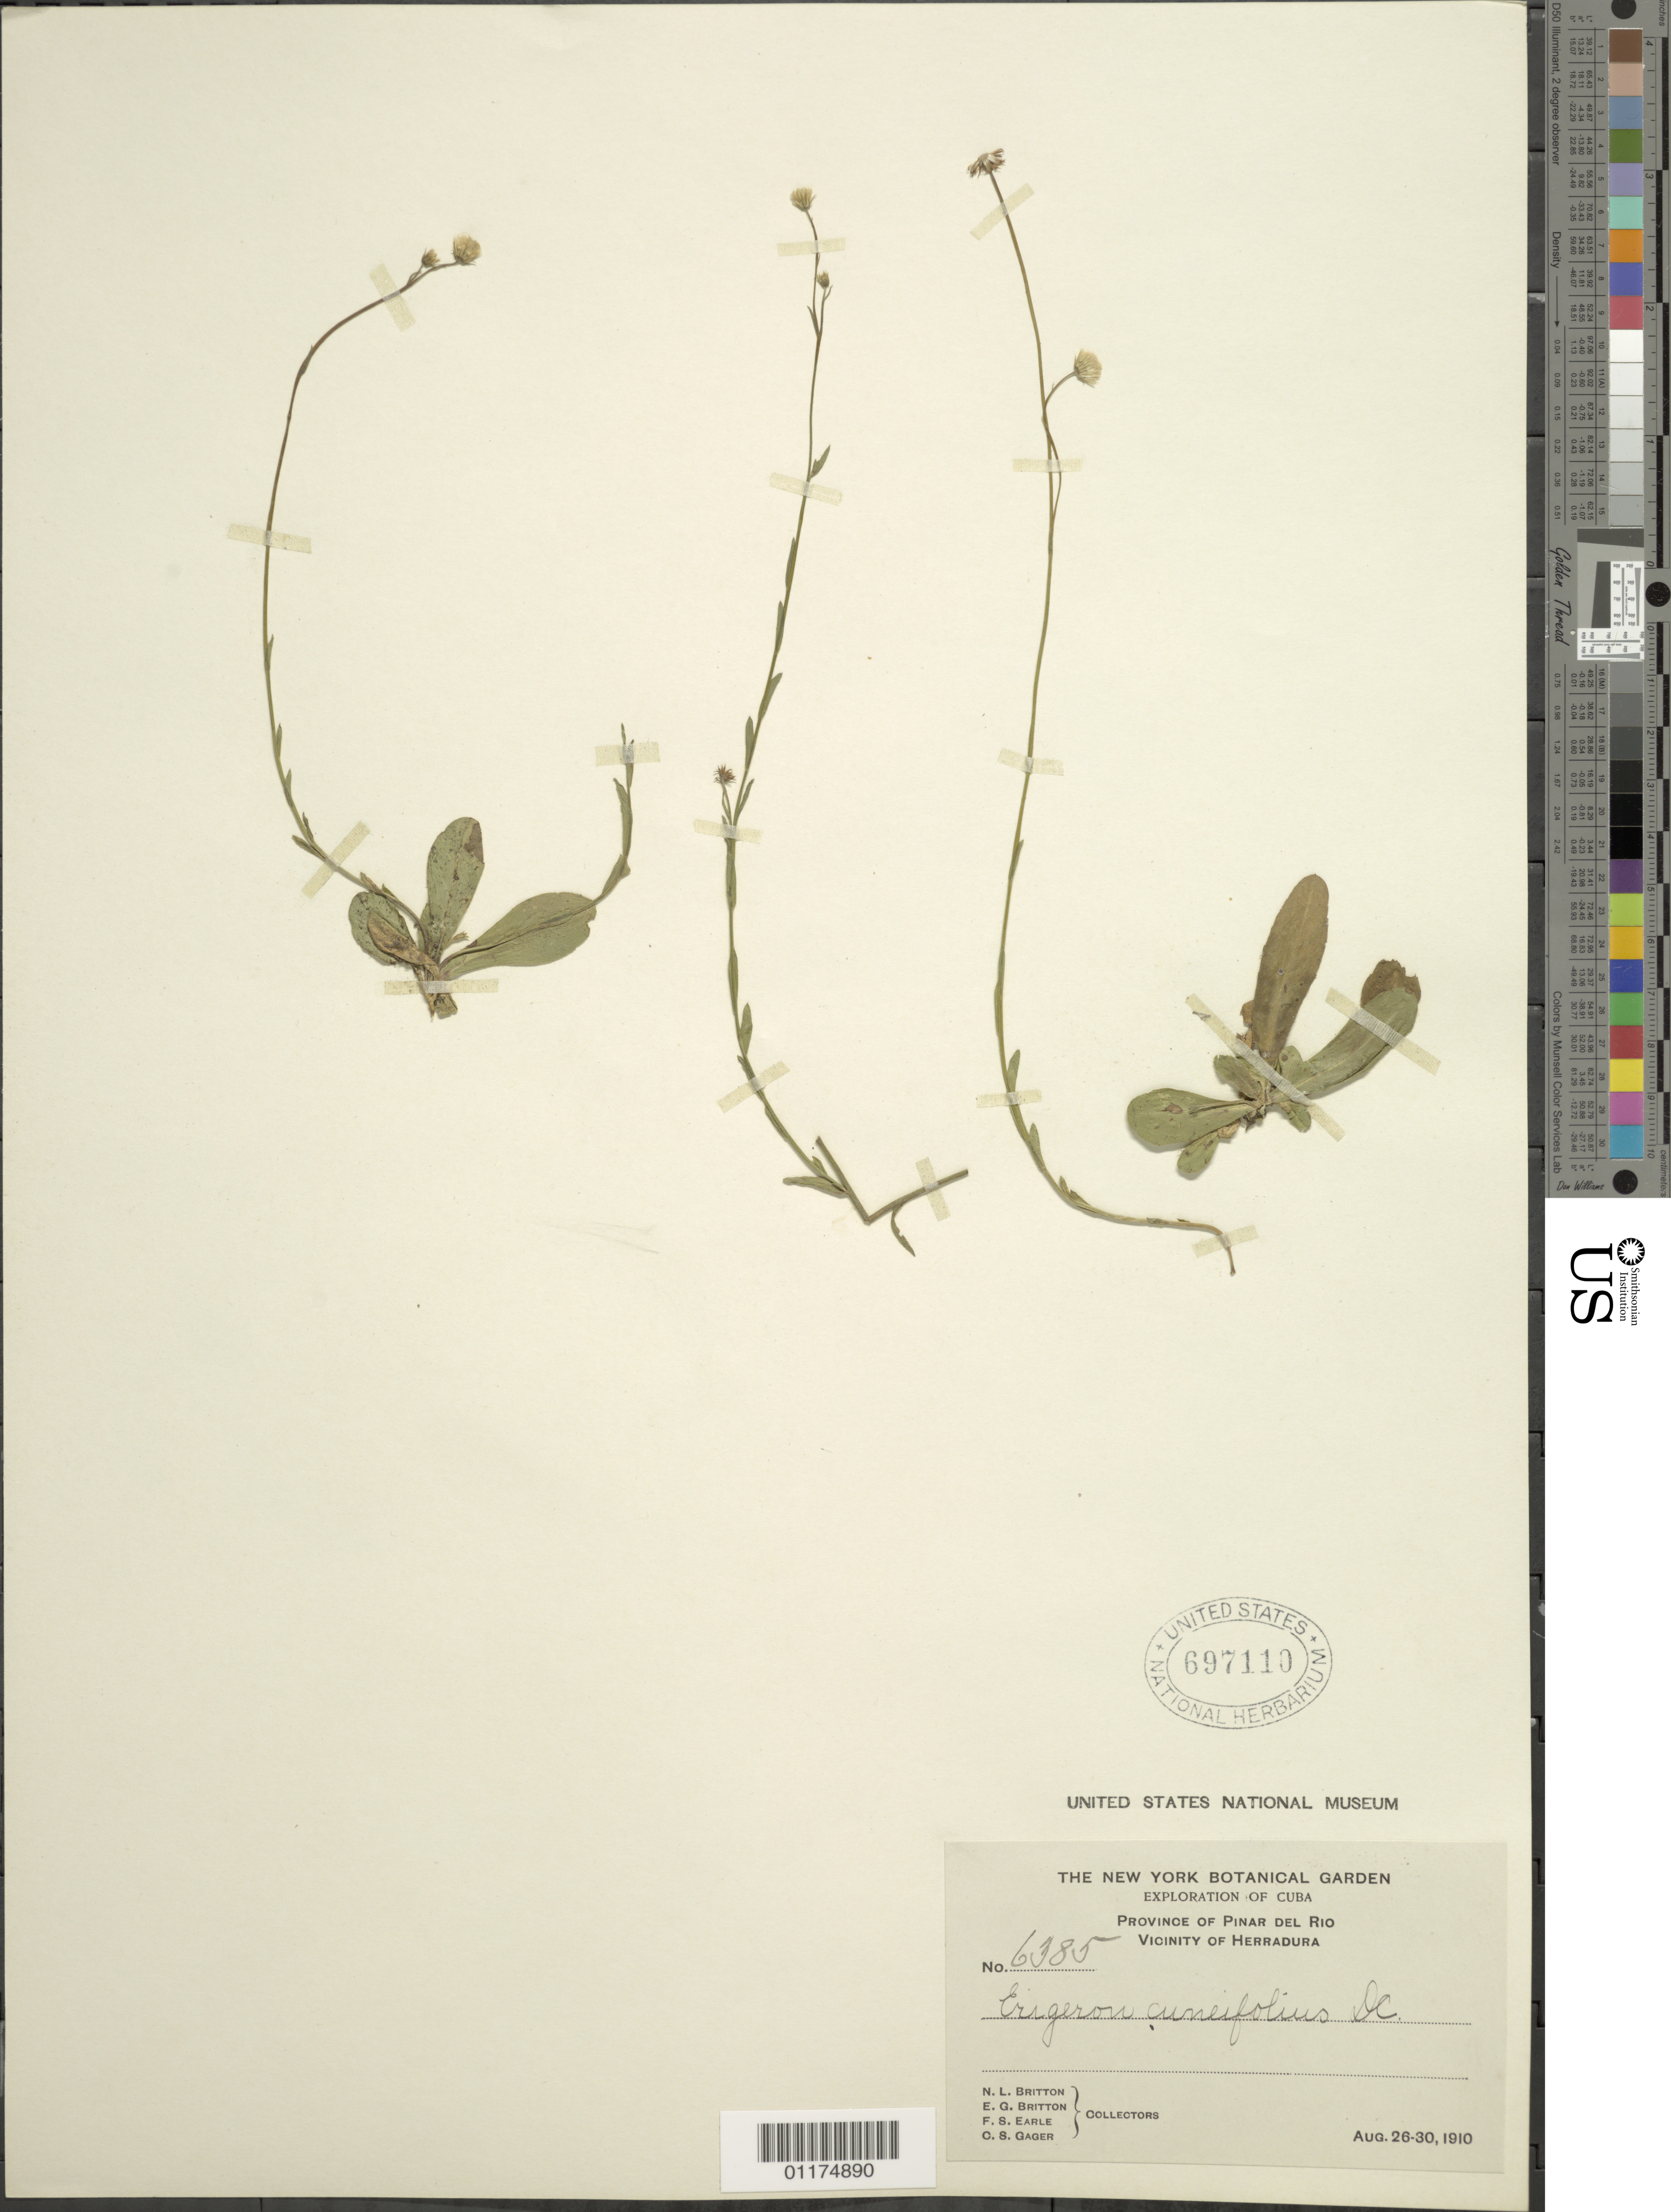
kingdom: Plantae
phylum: Tracheophyta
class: Magnoliopsida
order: Asterales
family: Asteraceae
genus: Erigeron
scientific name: Erigeron cuneifolius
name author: DC.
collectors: N. Britton, N. Britton, F. S. Earle & C. Gager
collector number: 6385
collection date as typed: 26 Aug 1910 to 30 Aug 1910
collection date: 1910-08-26/1910-08-30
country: Cuba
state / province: Pinar del Rio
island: Cuba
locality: Vicinity of Herradura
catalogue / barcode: US 697110